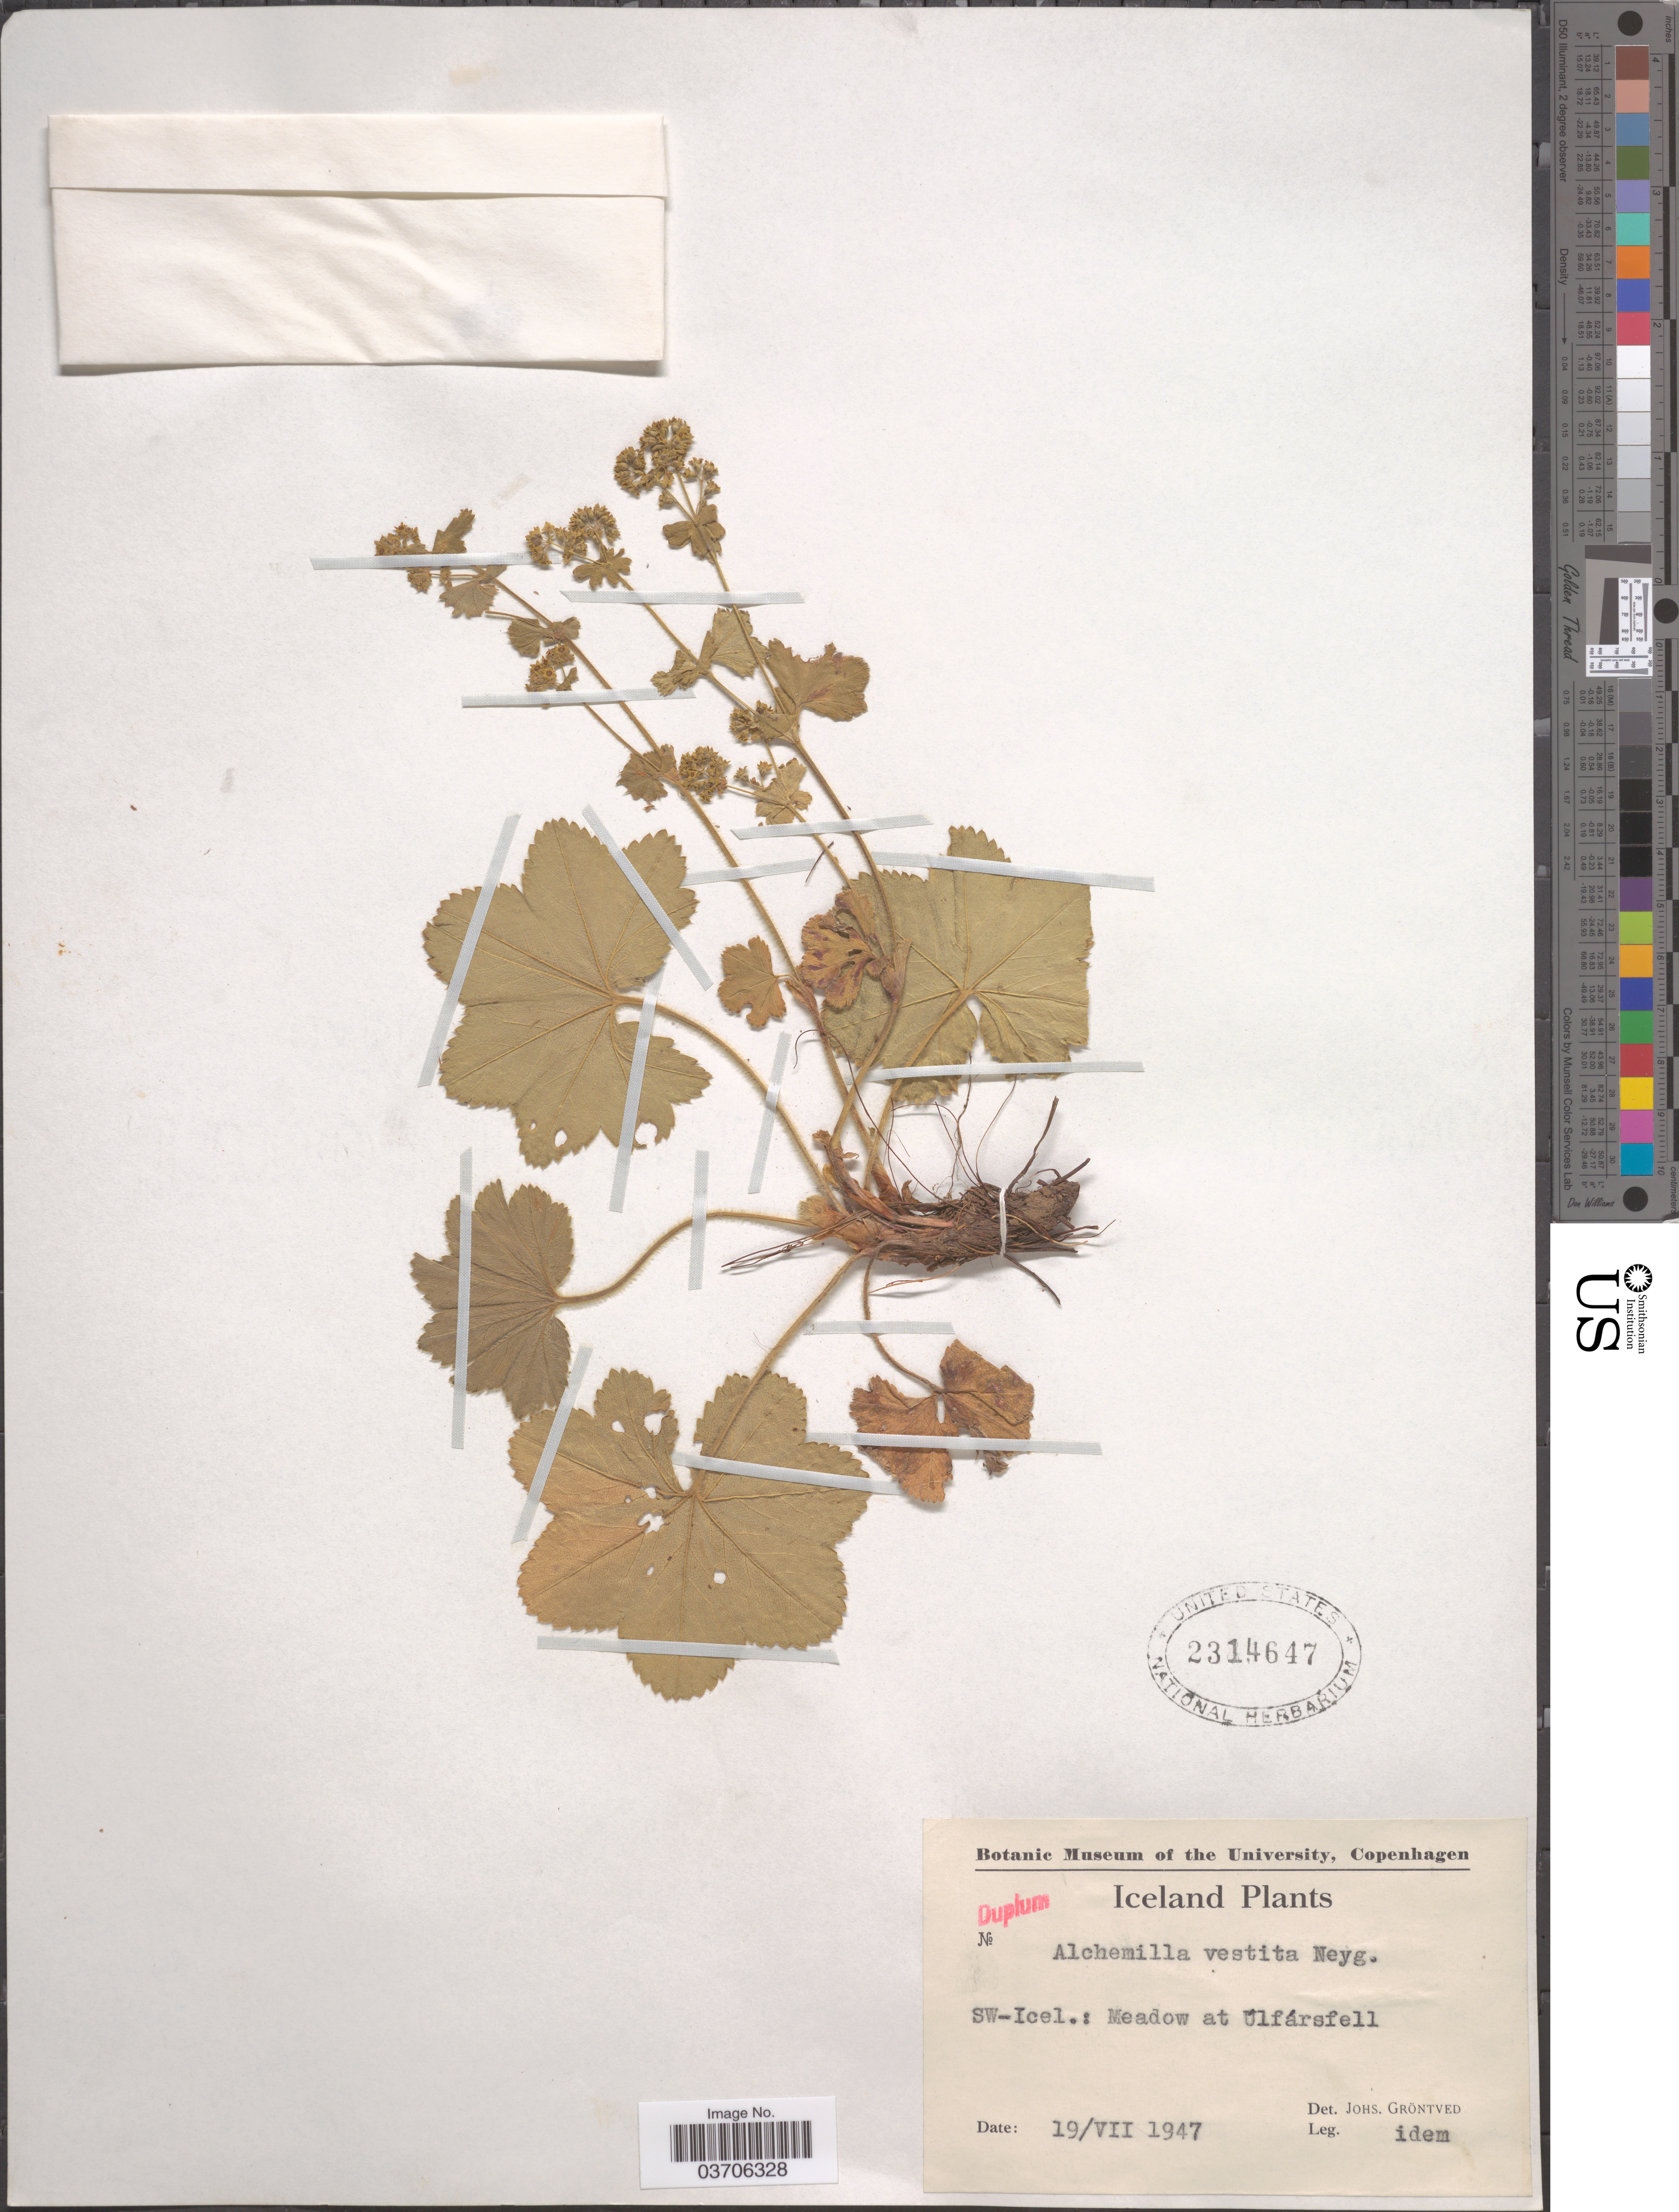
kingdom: Plantae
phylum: Tracheophyta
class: Magnoliopsida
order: Rosales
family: Rosaceae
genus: Alchemilla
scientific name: Alchemilla vestita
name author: (Buser) Raunk.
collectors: J. Gröntved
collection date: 1947-07-19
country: Iceland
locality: SW-Icel.: Meadow at Úlfársfell.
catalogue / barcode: US 2314647